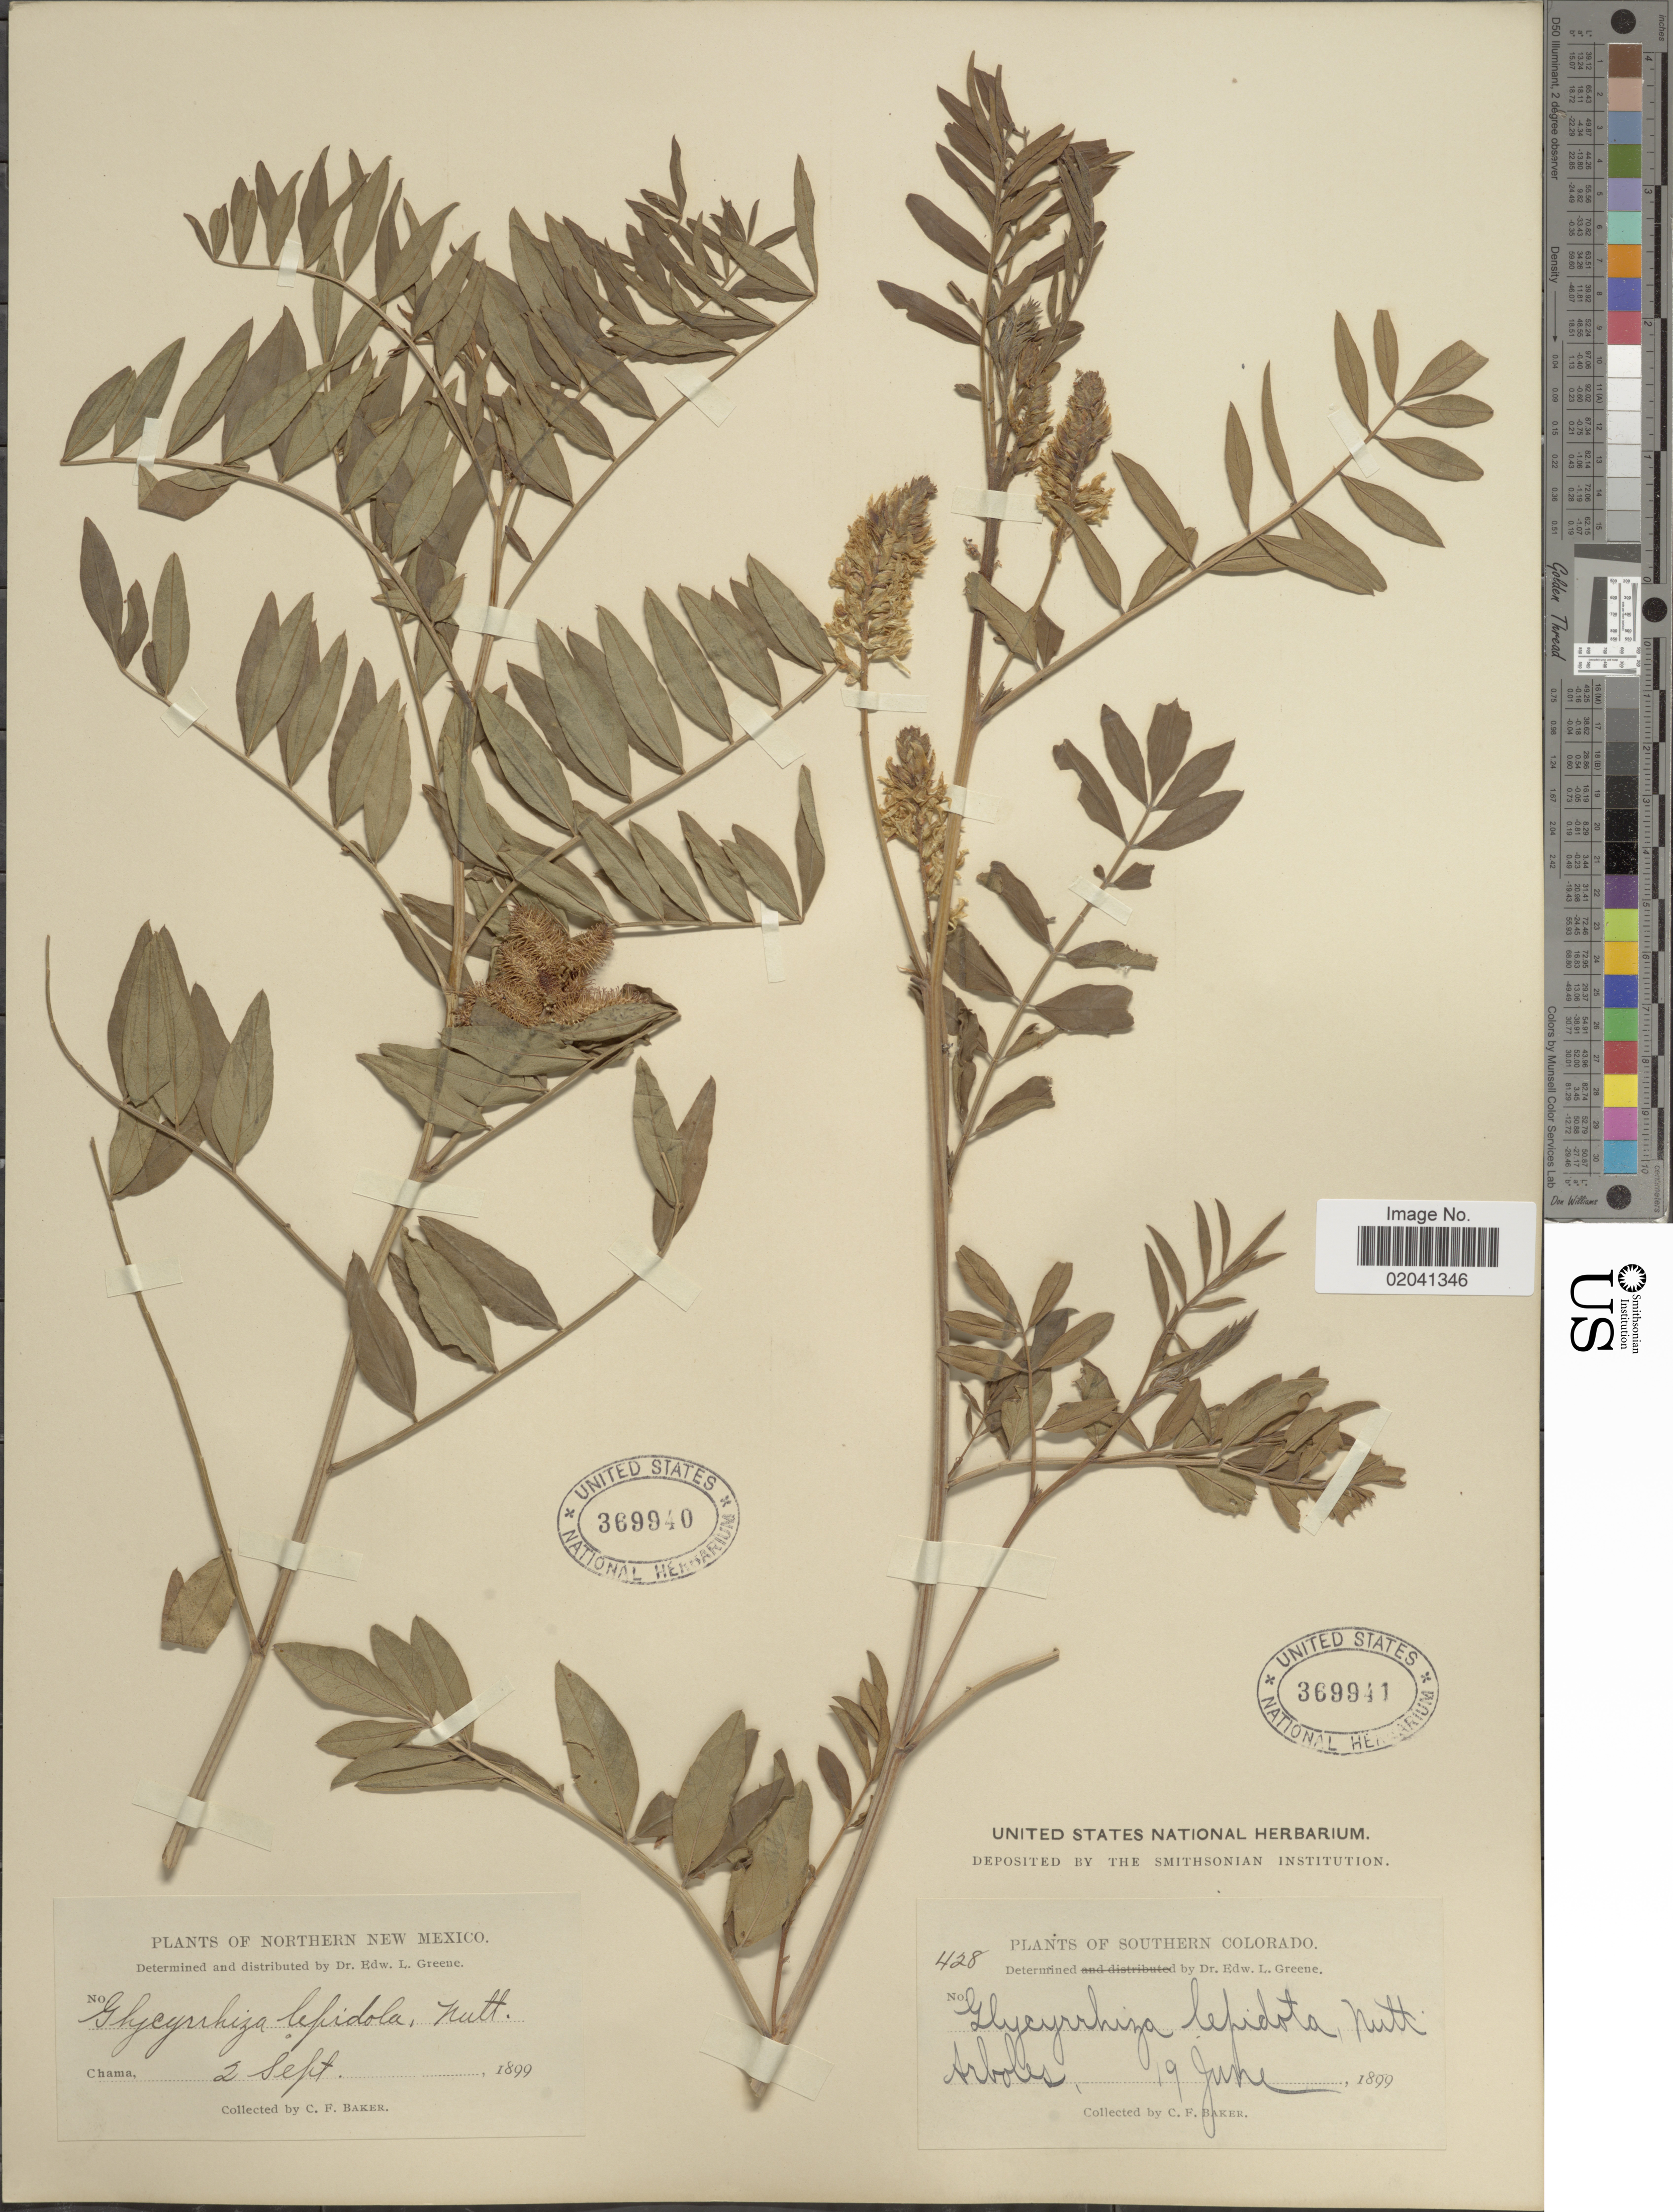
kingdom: Plantae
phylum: Tracheophyta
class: Magnoliopsida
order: Fabales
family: Fabaceae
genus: Glycyrrhiza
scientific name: Glycyrrhiza lepidota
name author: Pursh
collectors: C. F. Baker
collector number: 428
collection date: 1899-06-19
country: United States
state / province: Colorado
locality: Southern Colorado. Arboles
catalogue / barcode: US 369941